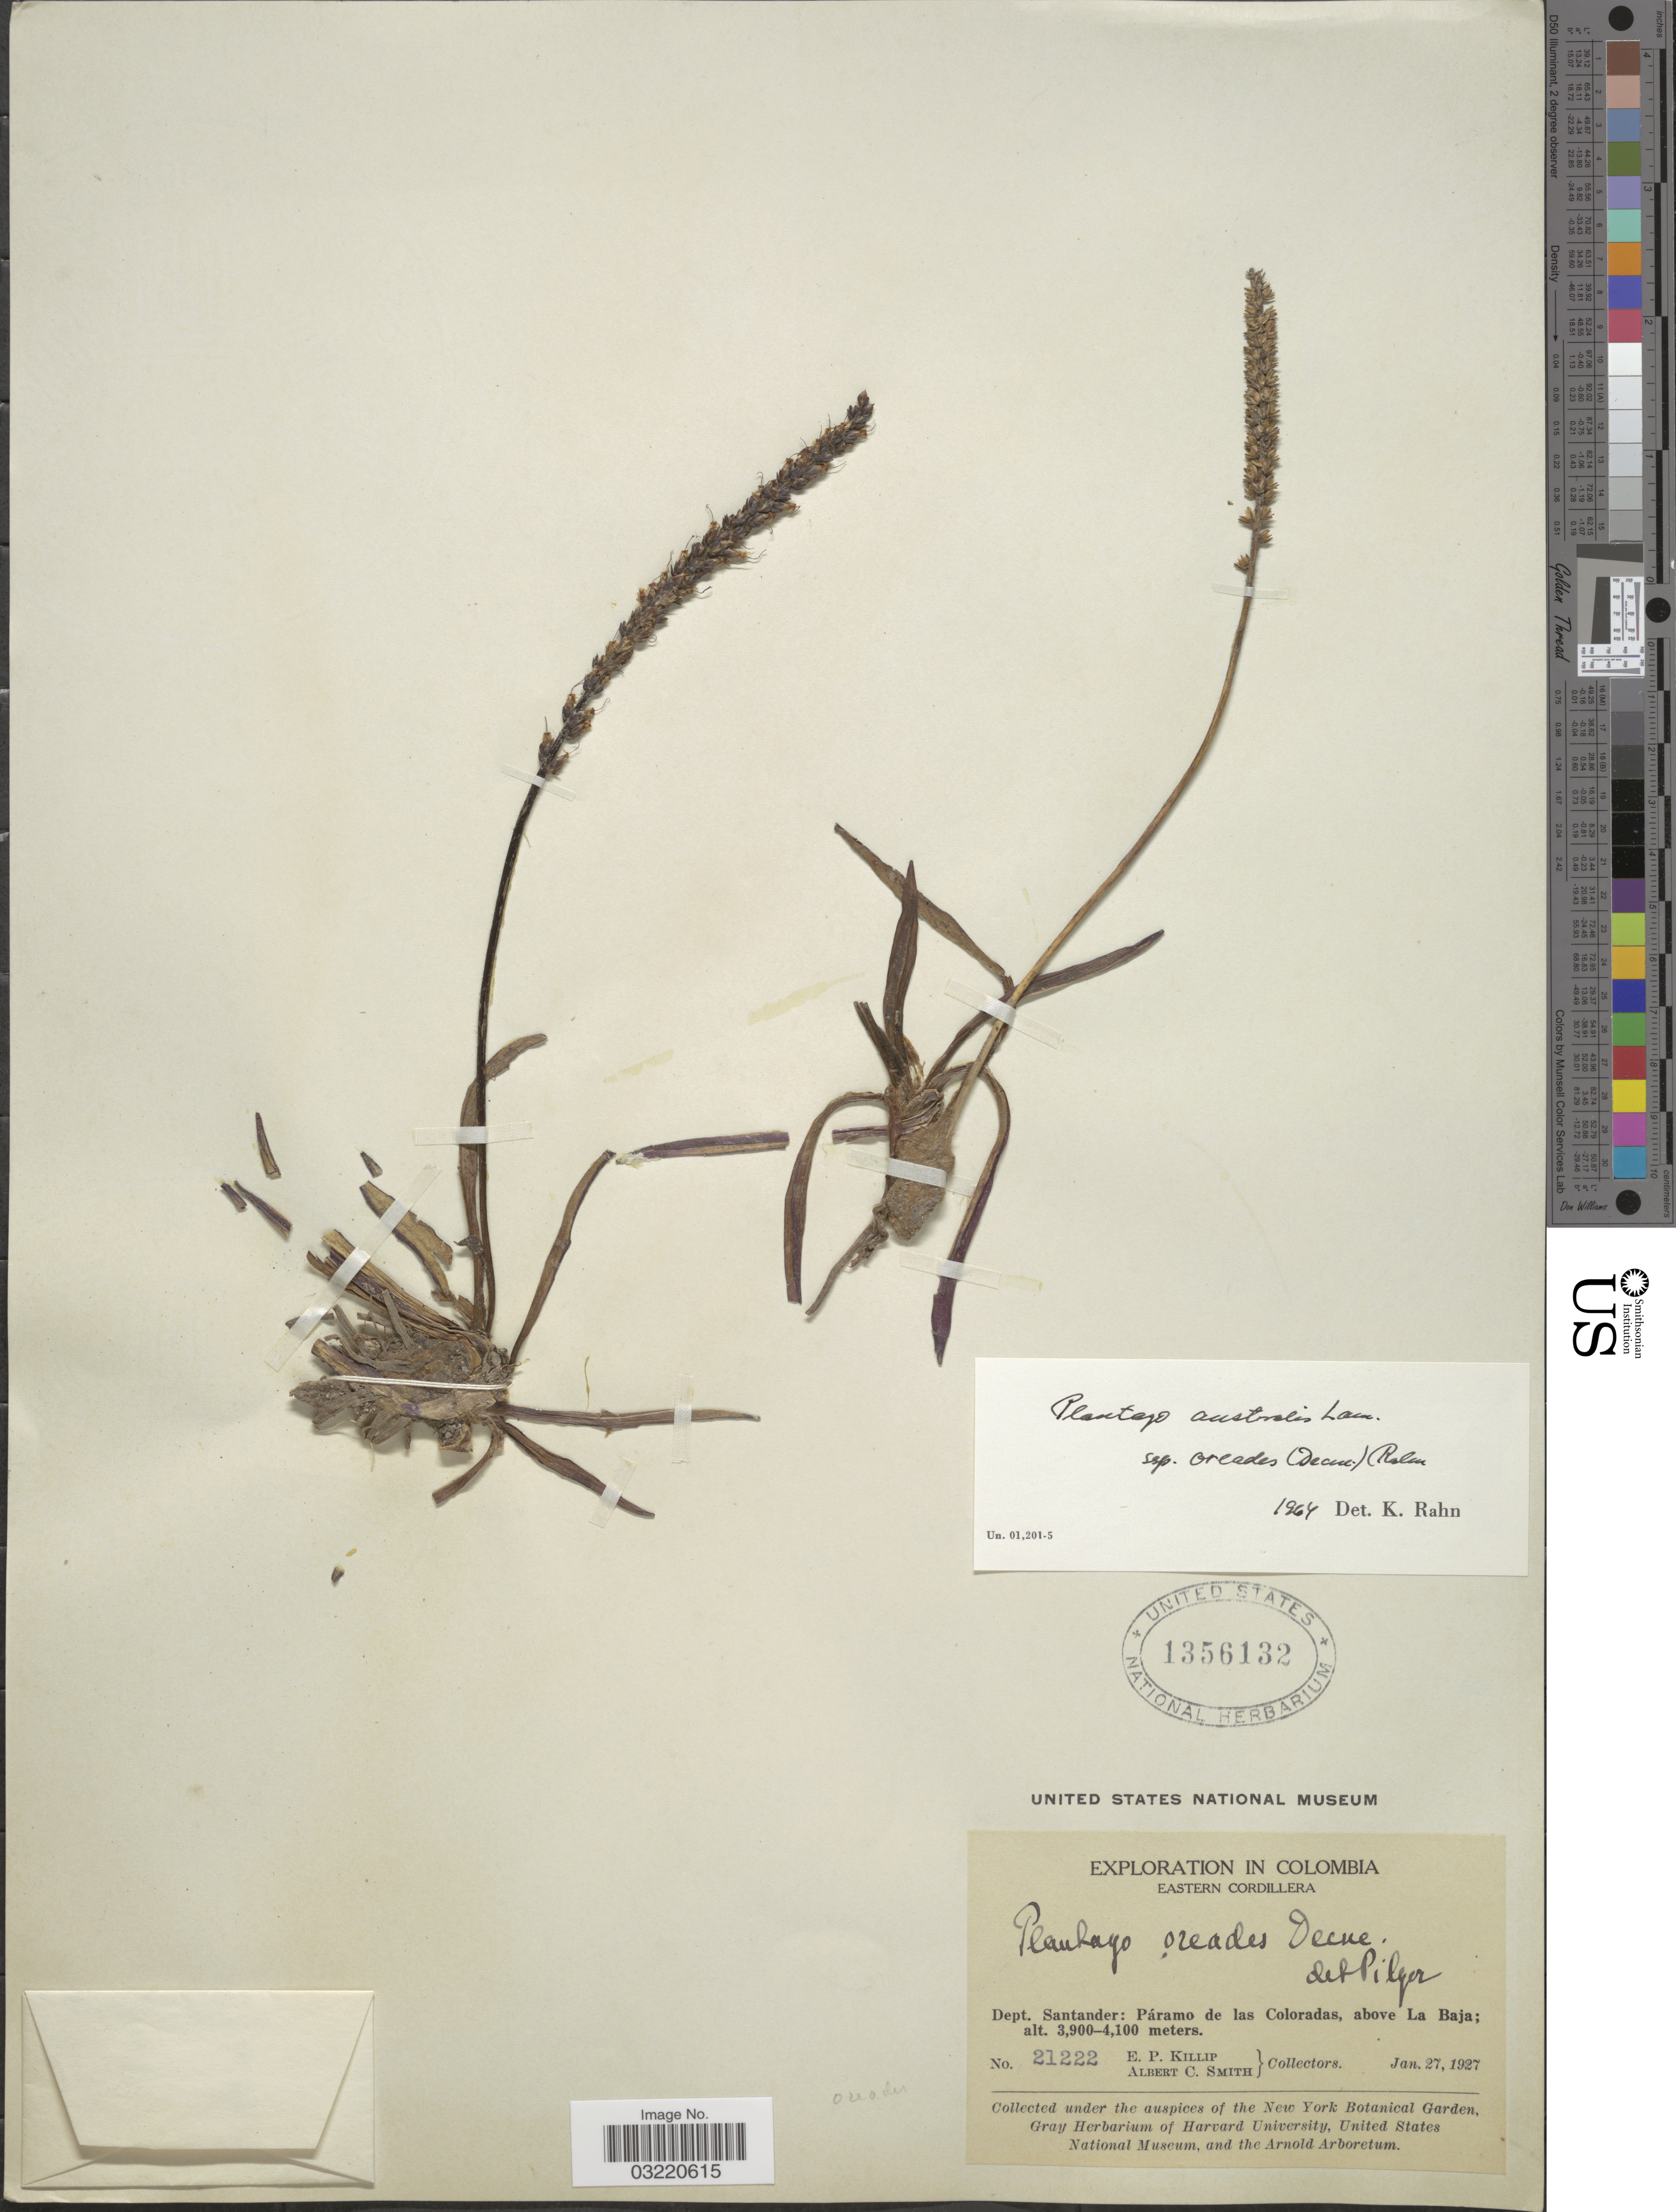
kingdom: Plantae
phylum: Tracheophyta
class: Magnoliopsida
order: Lamiales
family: Plantaginaceae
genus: Plantago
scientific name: Plantago australis subsp. oreades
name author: (Decne.) Rahn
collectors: E. P. Killip & A. C. Smith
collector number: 21222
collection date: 1927-01-27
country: Colombia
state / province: Santander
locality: Eastern Cordillera. Dept. Santander: Páramo de las Coloradas, above La Baja.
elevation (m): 3900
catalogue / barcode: US 1356132